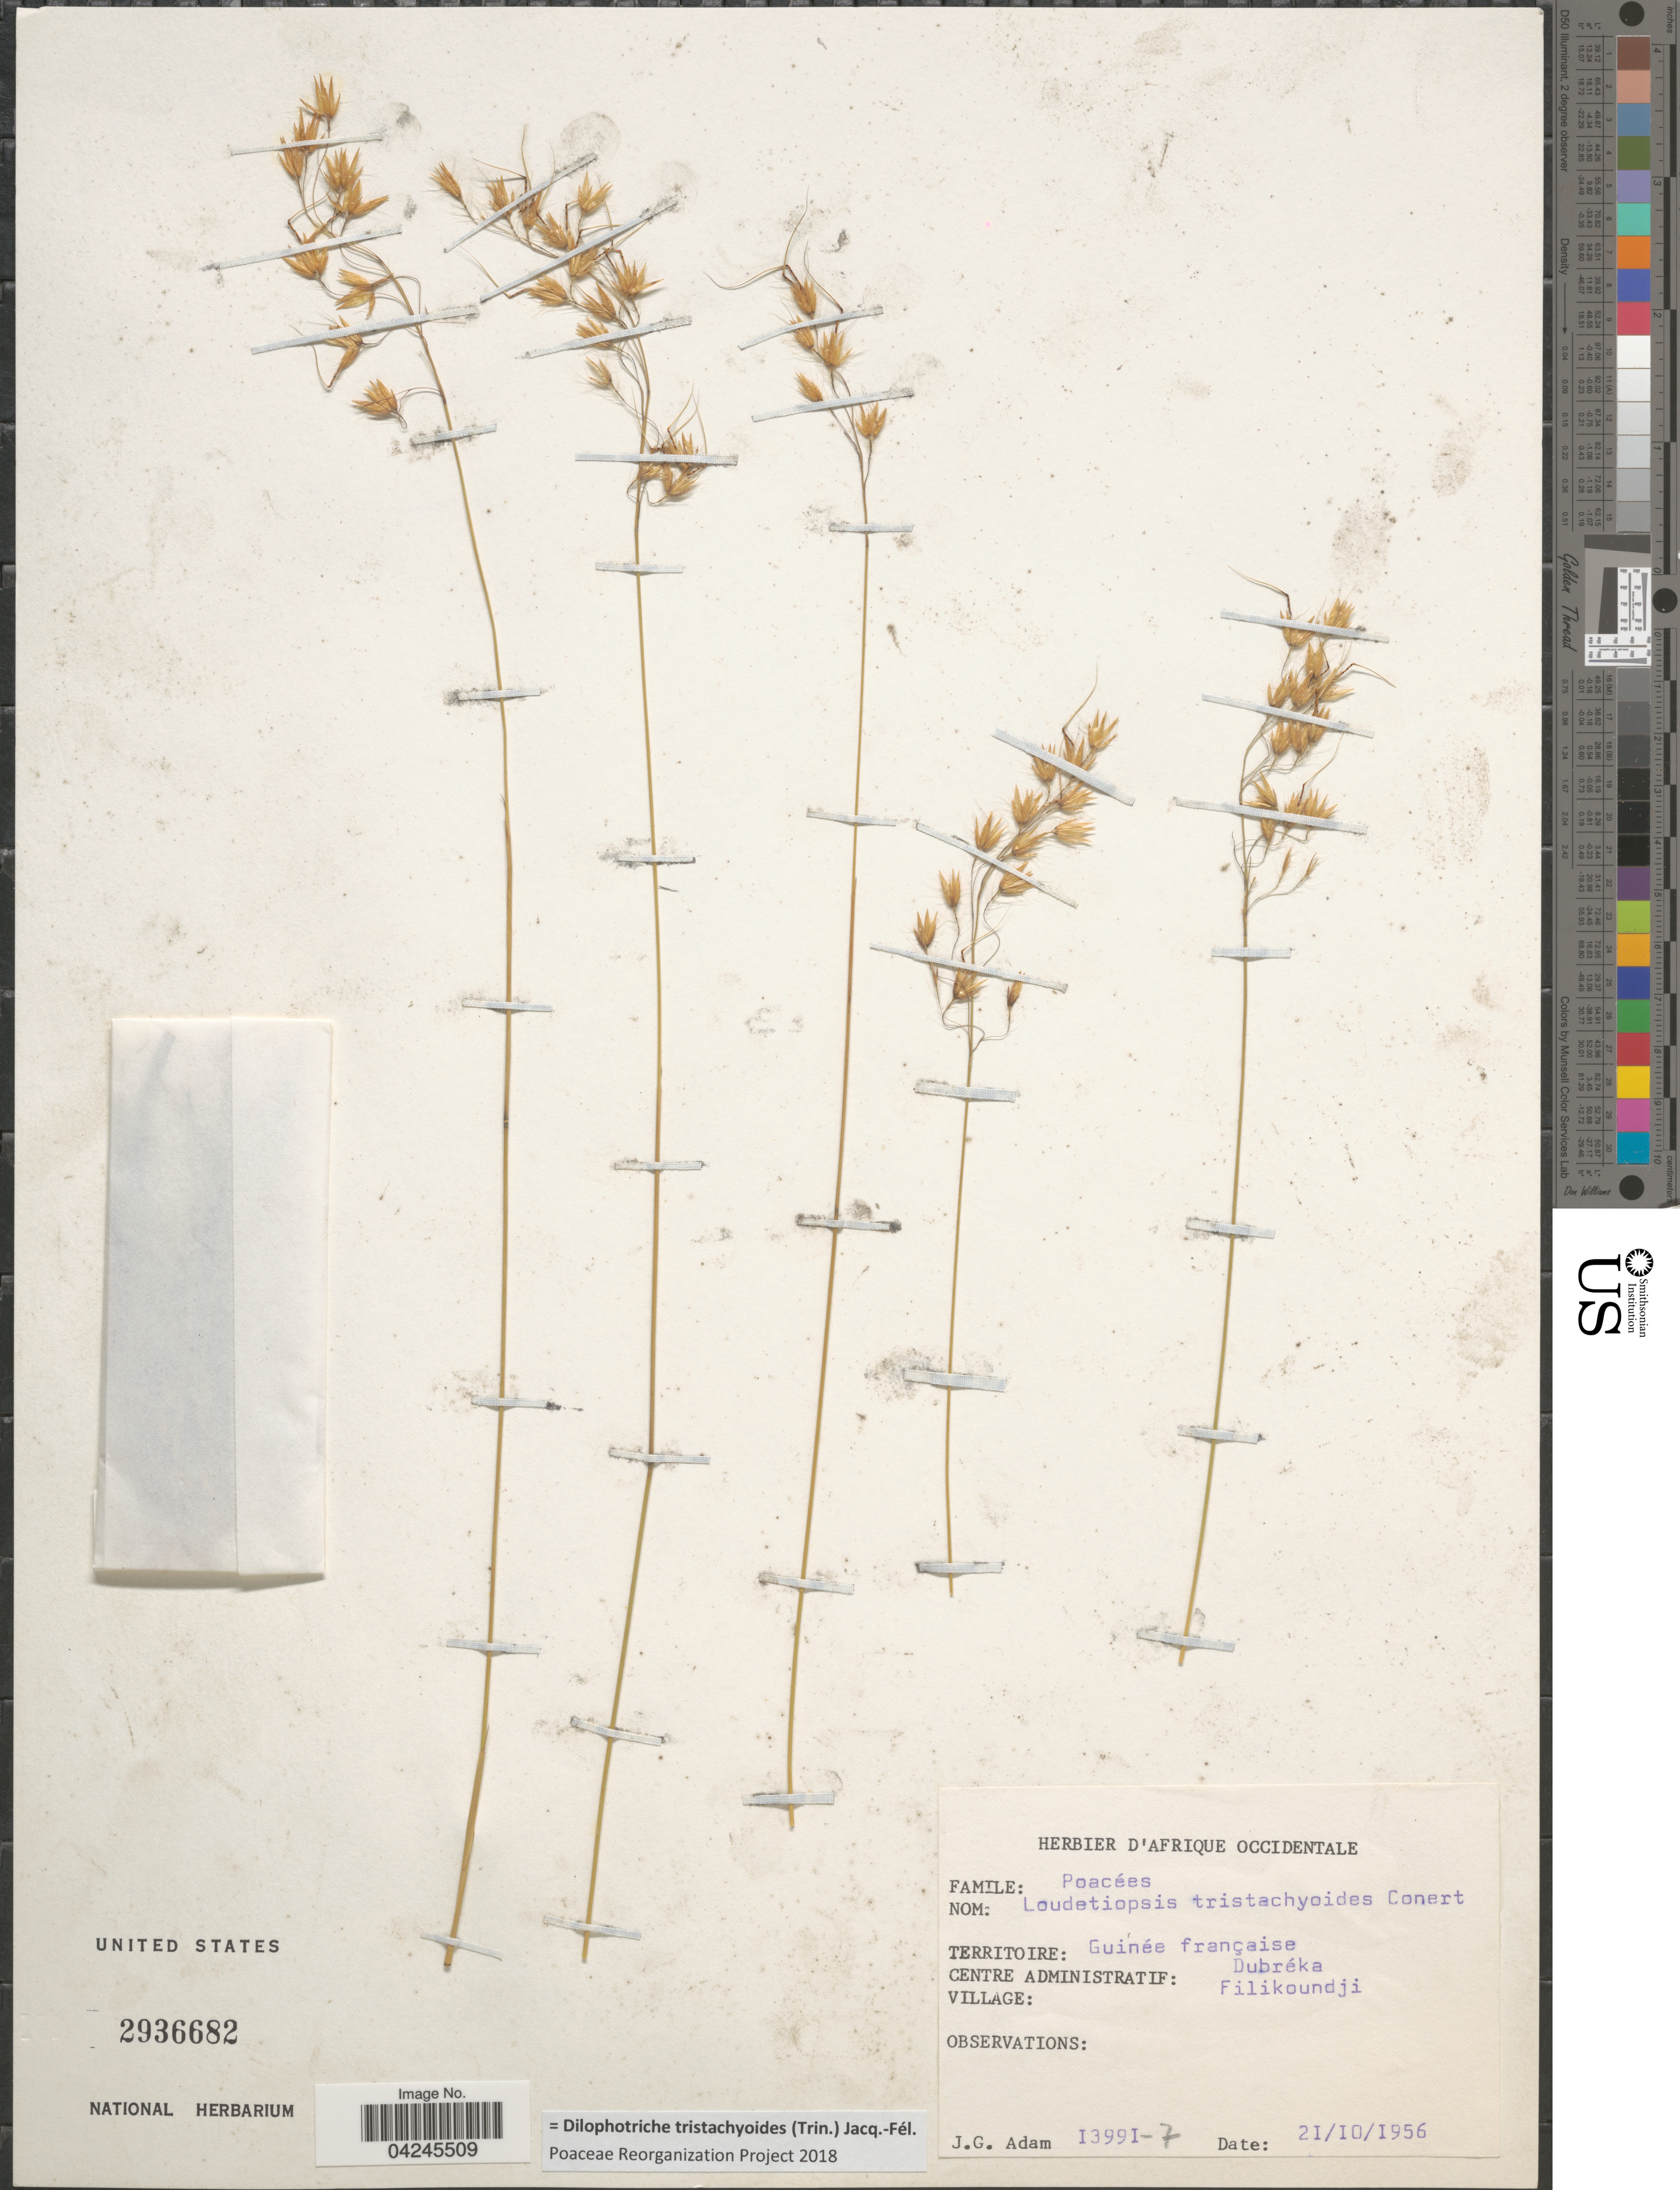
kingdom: Plantae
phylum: Tracheophyta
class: Liliopsida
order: Poales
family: Poaceae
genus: Dilophotriche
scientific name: Dilophotriche tristachyoides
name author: (Trin.) Jacq.-Fél.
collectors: J. Adam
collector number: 13991-7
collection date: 1956-10-21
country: French Guiana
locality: Territoire: Guinée française. Centre Administratif: Dubréka. Village: Filikoundji.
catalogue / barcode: US 2936682